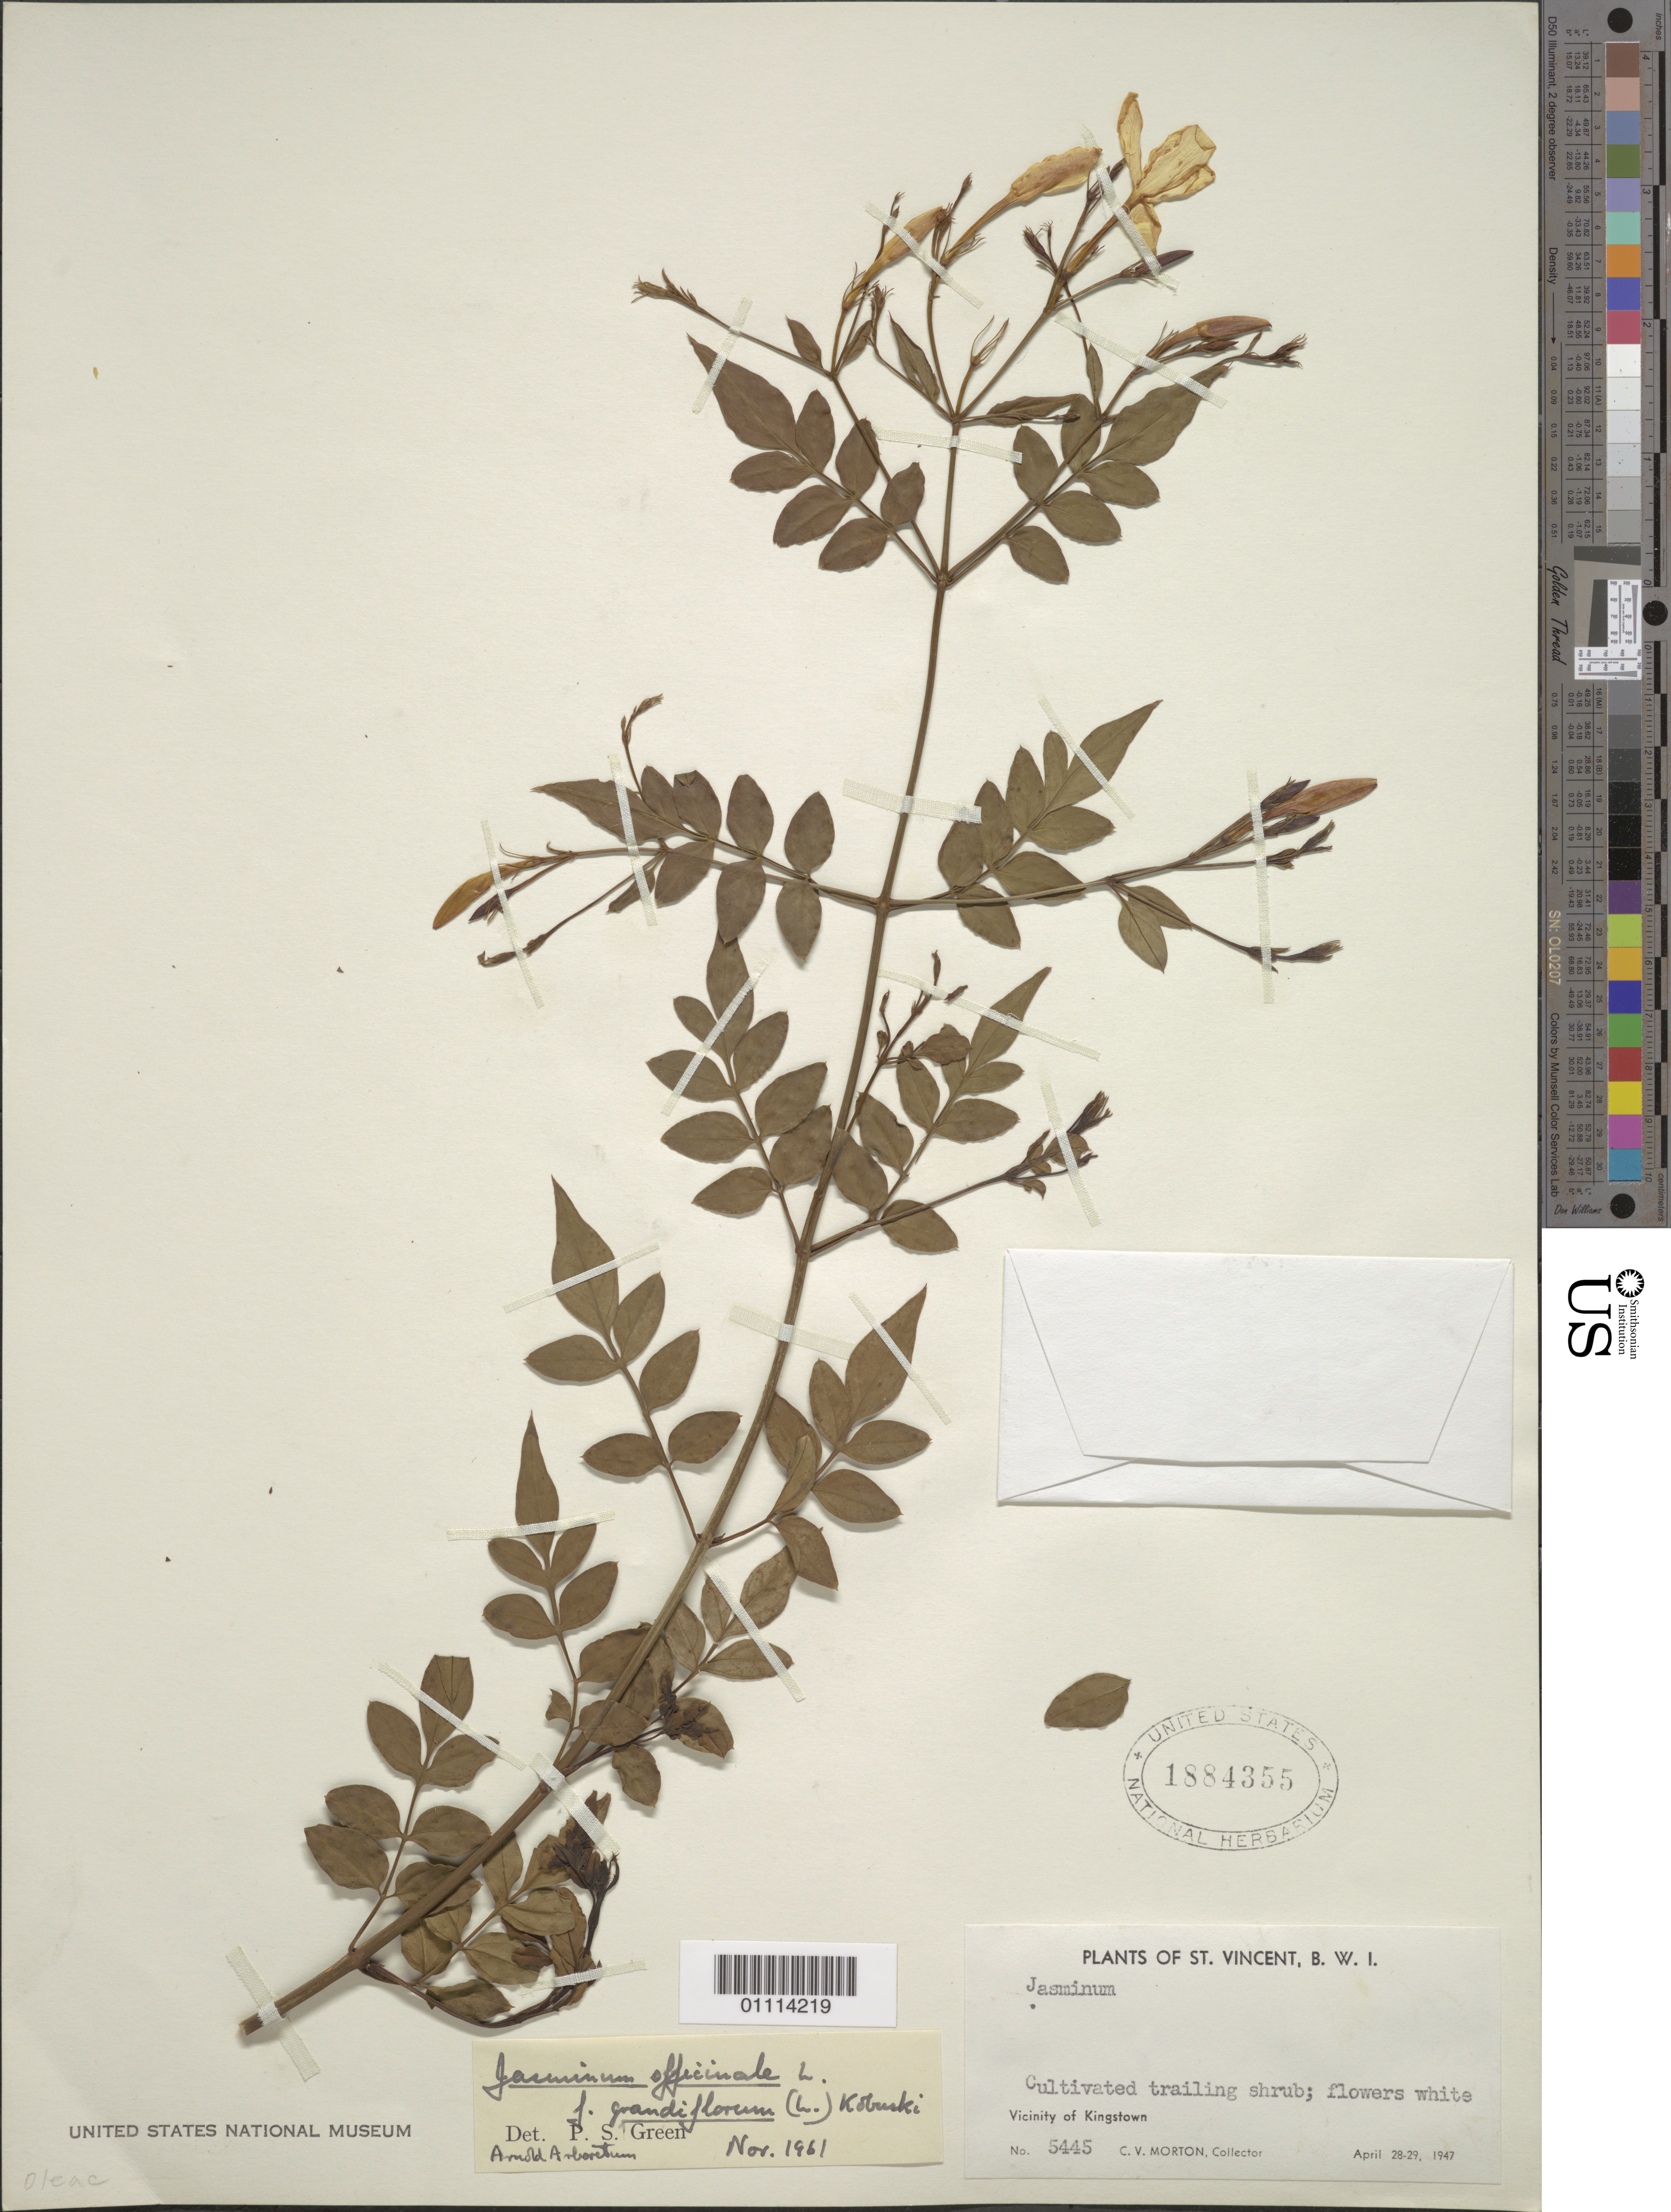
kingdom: Plantae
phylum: Tracheophyta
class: Magnoliopsida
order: Lamiales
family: Oleaceae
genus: Jasminum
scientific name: Jasminum officinale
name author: L.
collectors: C. V. Morton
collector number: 5445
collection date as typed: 28 Apr 1947 to 29 Apr 1947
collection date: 1947-04-28/1947-04-29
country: St. Vincent - Grenadines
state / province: Saint George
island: St. Vincent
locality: Vicinity of Kingstown.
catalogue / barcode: US 1884355